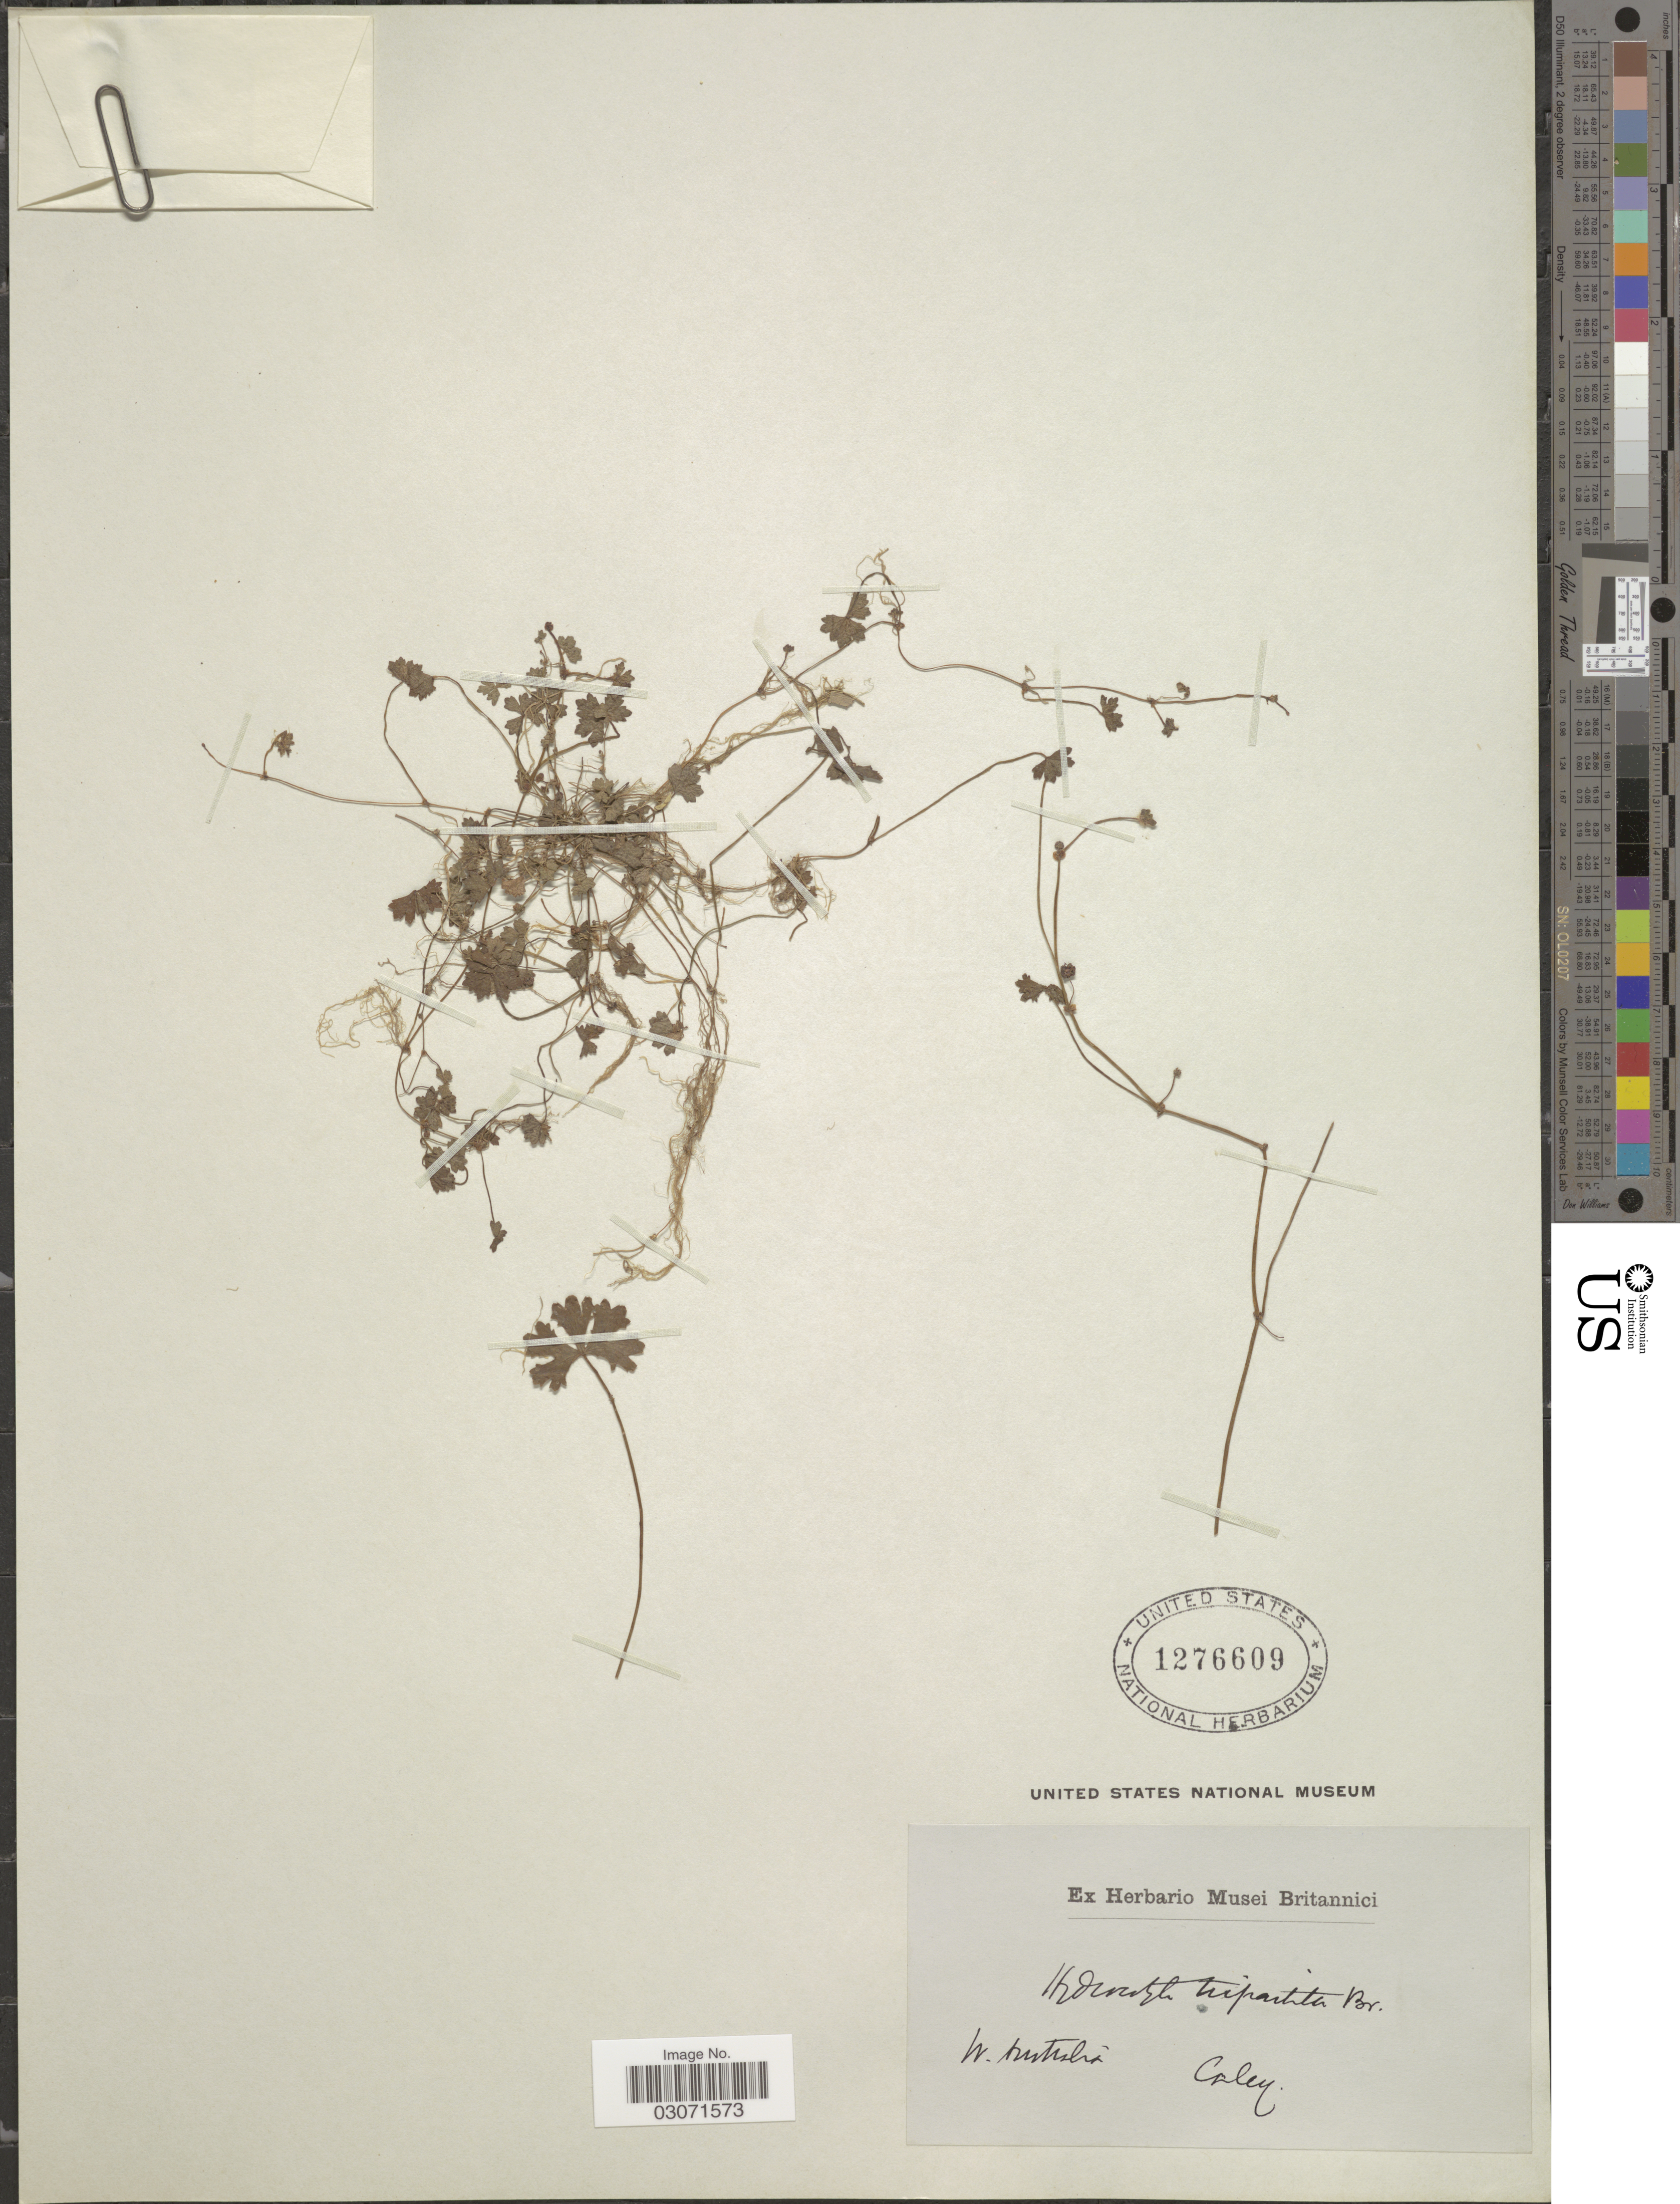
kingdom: Plantae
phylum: Tracheophyta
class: Magnoliopsida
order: Apiales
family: Araliaceae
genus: Hydrocotyle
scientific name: Hydrocotyle tripartita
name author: R. Br. ex A. Rich.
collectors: -. Caley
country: Australia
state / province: Western Australia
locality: W. Australia.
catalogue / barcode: US 1276609